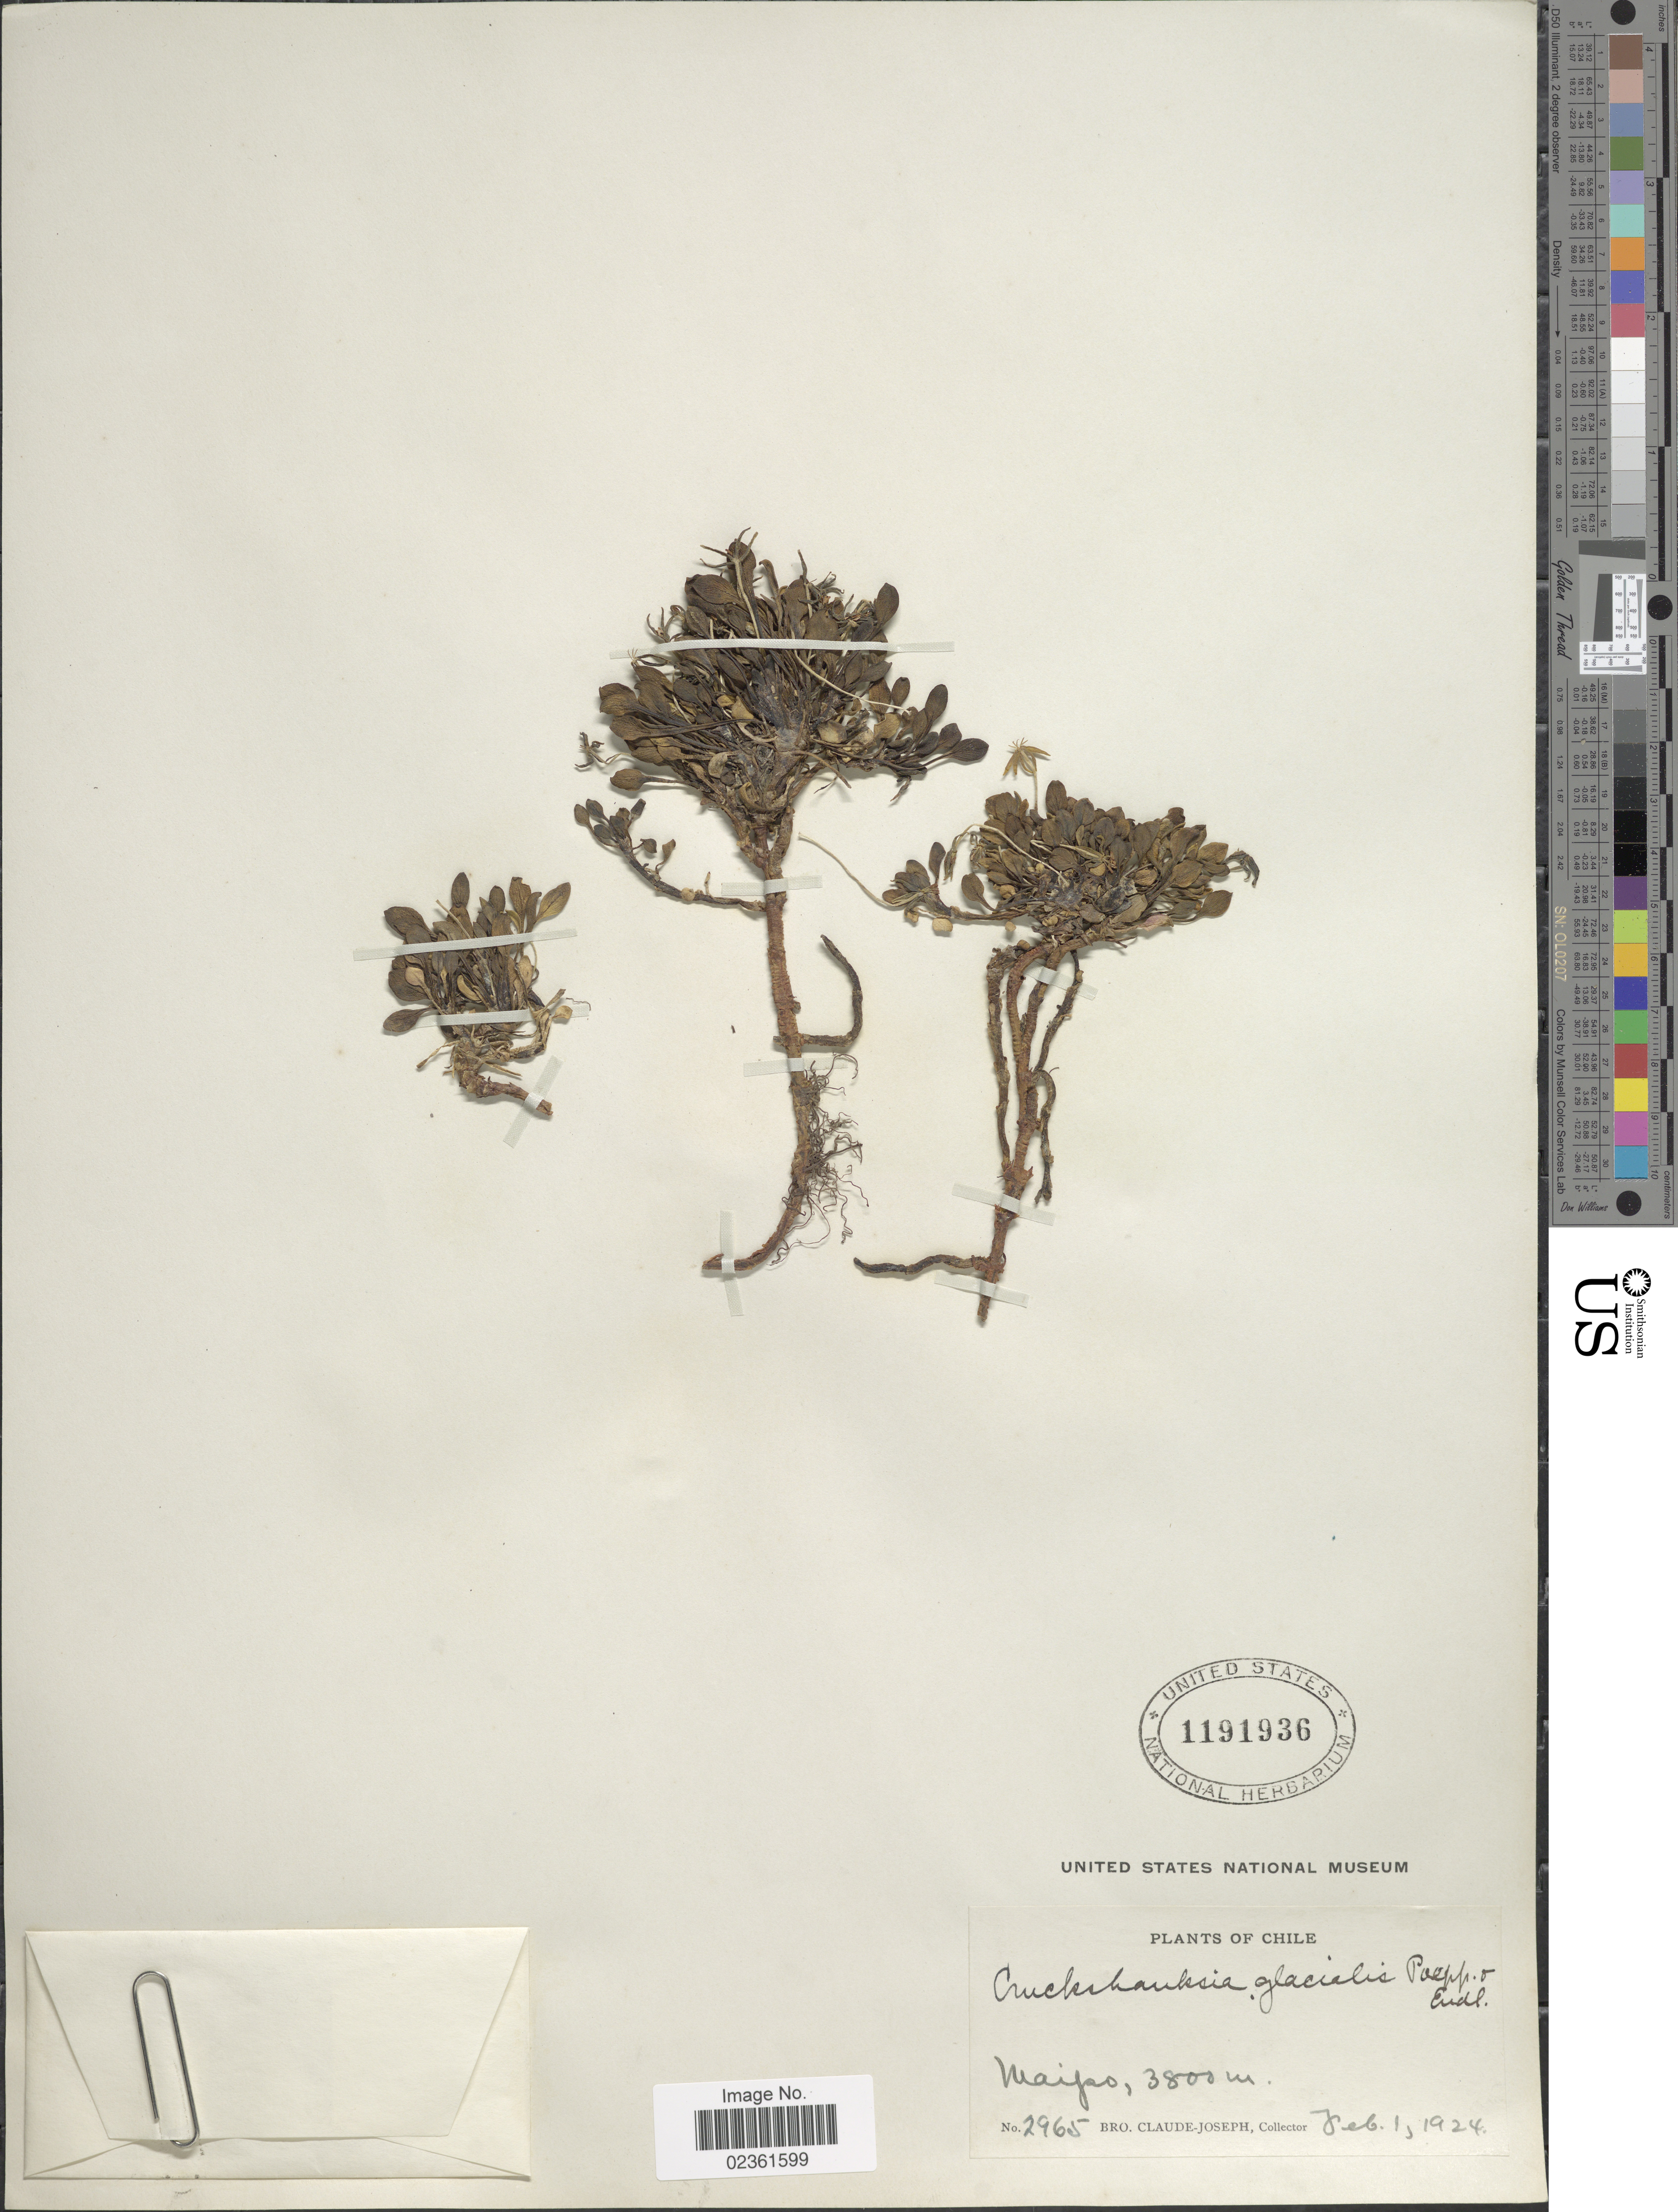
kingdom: Plantae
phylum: Tracheophyta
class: Magnoliopsida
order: Gentianales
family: Rubiaceae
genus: Oreopolus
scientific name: Oreopolus glacialis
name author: (Poepp.) Ricardi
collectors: Bro. Claude-Joseph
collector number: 2965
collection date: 1924-02-01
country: Chile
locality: Maipo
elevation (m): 3800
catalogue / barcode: US 1191936